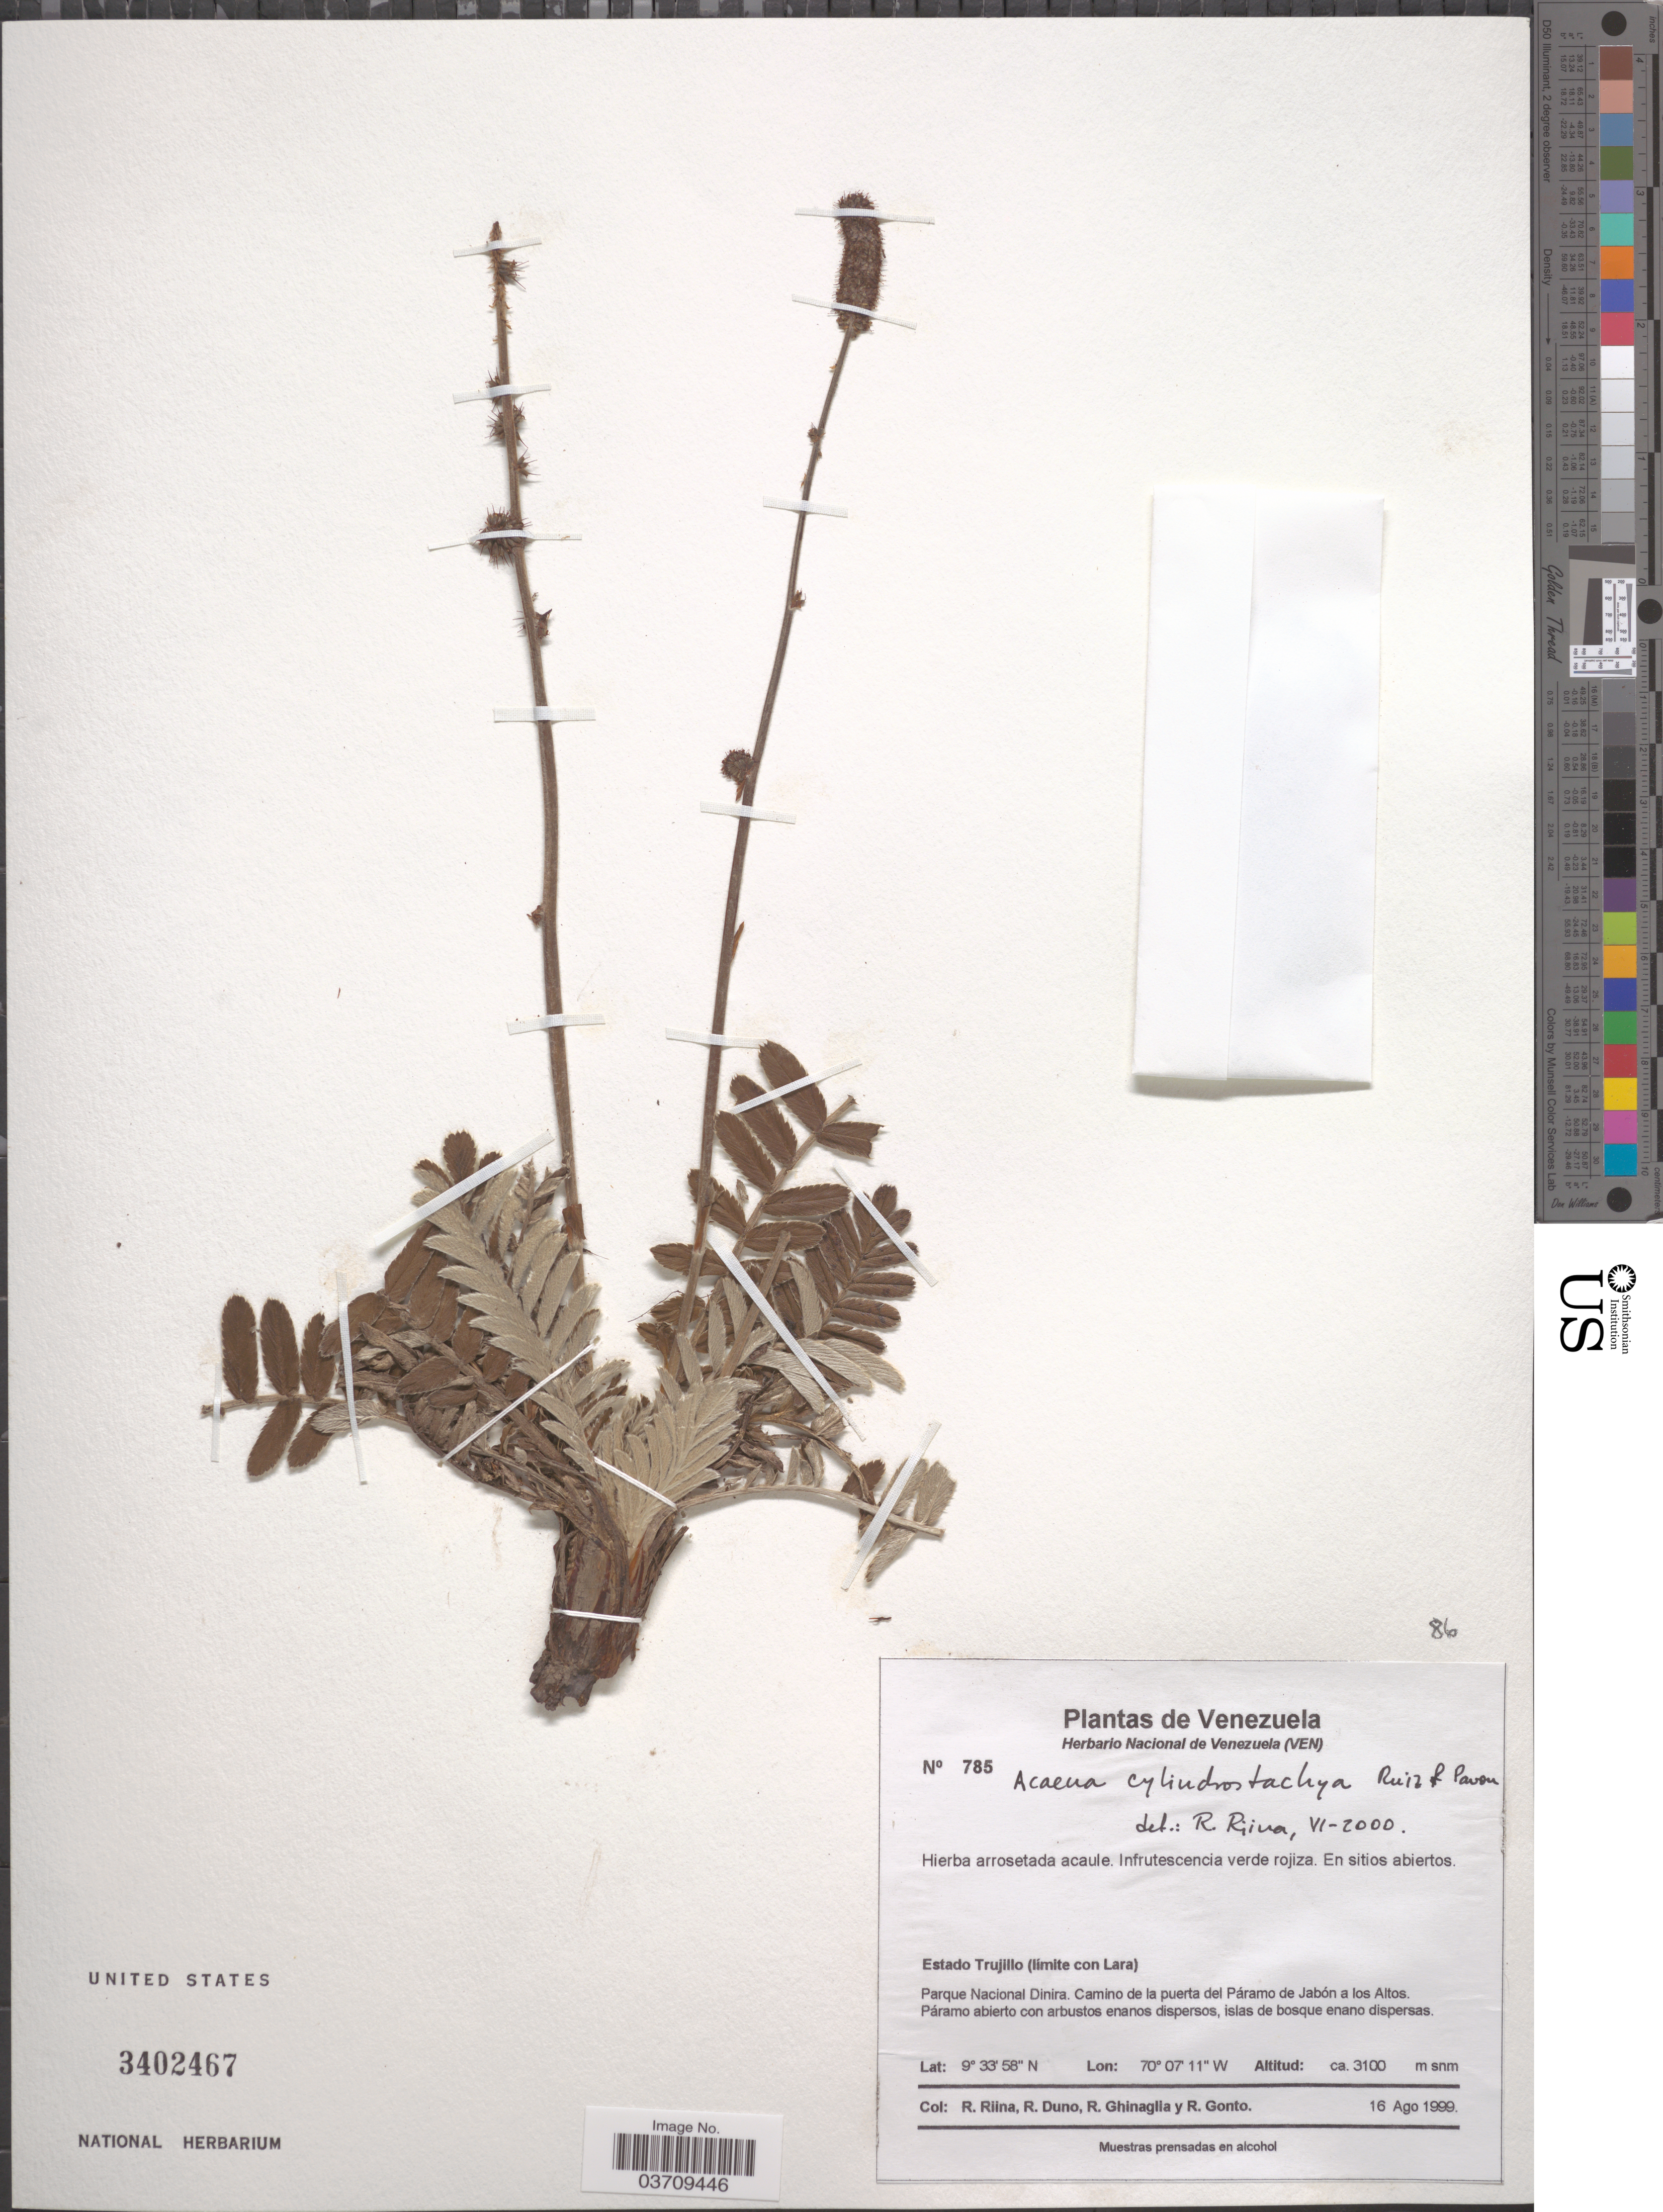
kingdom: Plantae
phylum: Tracheophyta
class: Magnoliopsida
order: Rosales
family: Rosaceae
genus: Acaena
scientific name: Acaena cylindristachya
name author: Ruiz & Pav.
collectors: R. Riina, R. Duno, R. Ghinaglia & R. Gonto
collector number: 785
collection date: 1999-08-16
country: Venezuela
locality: Estado Trujillo (límite con Lara). Parque Nacional Dinira. Camino de la puerta del Páramo de Jabón a los Altos.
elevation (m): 3100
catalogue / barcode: US 3402467